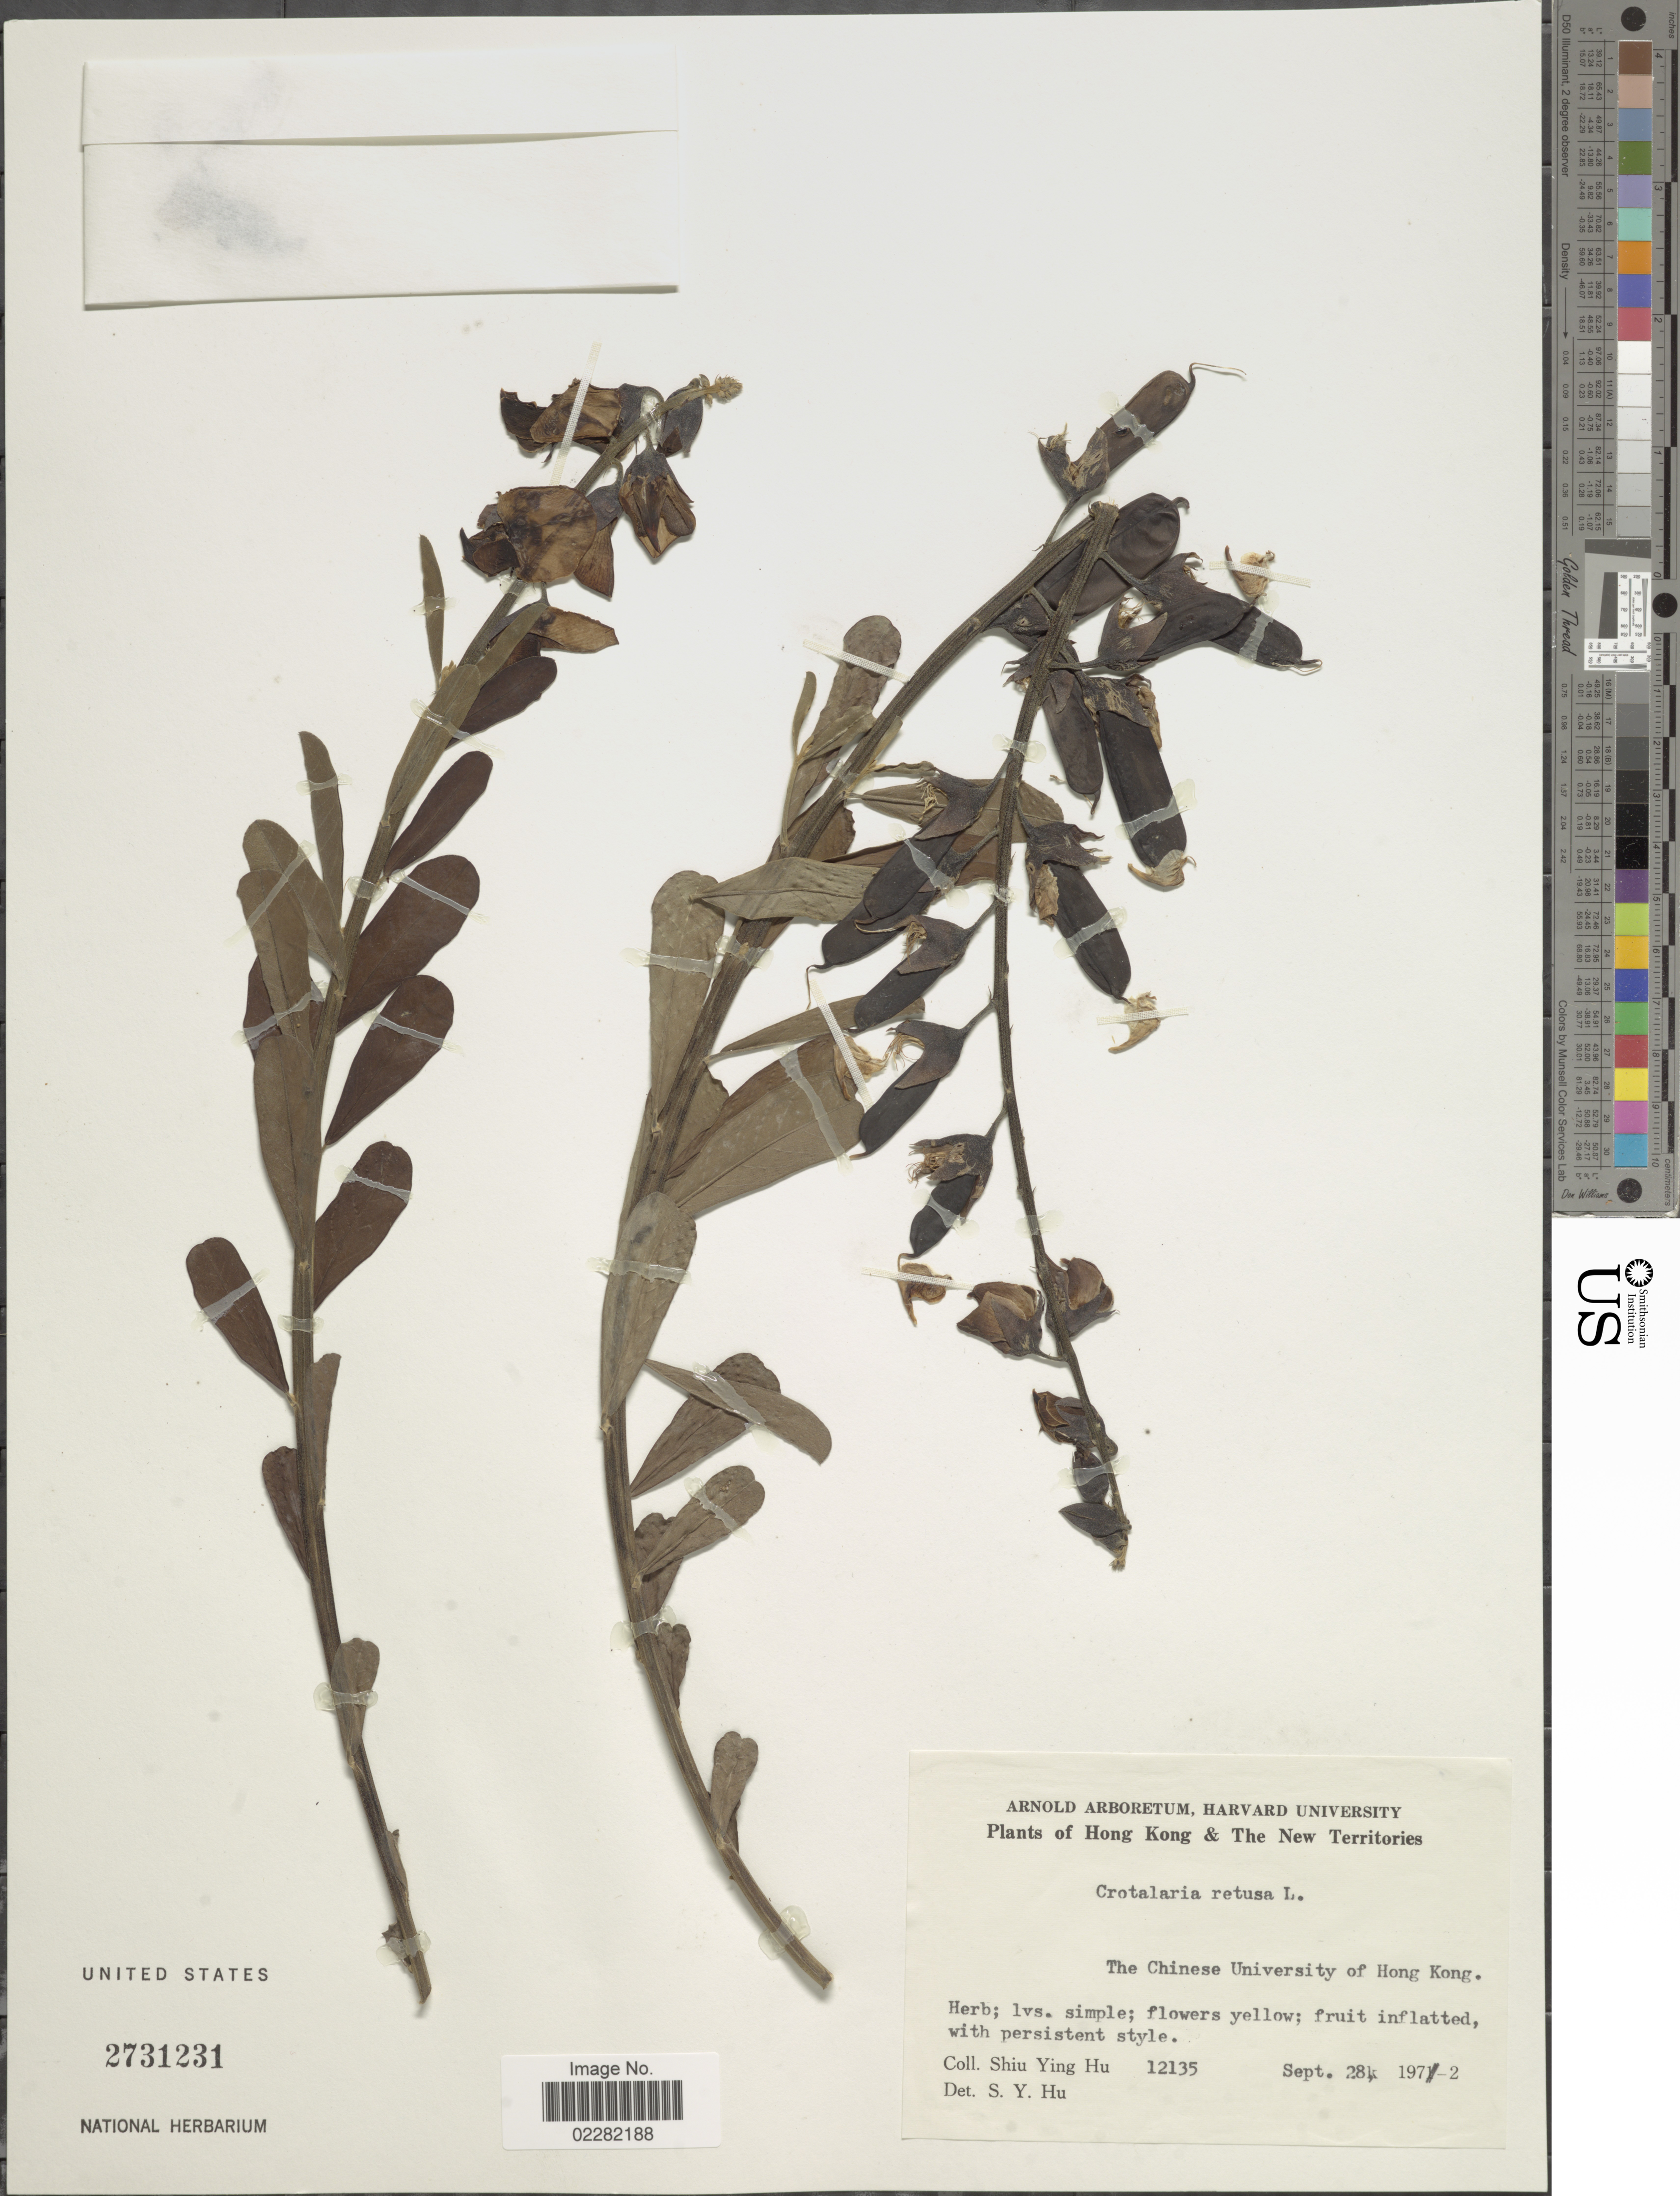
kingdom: Plantae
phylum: Tracheophyta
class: Magnoliopsida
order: Fabales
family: Fabaceae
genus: Crotalaria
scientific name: Crotalaria retusa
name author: L.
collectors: S. Y. Hu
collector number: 12135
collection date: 1971-09-28/1972-09-28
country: China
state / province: Hong Kong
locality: The New Territories. The Chinese University of Hong Kong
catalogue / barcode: US 2731231